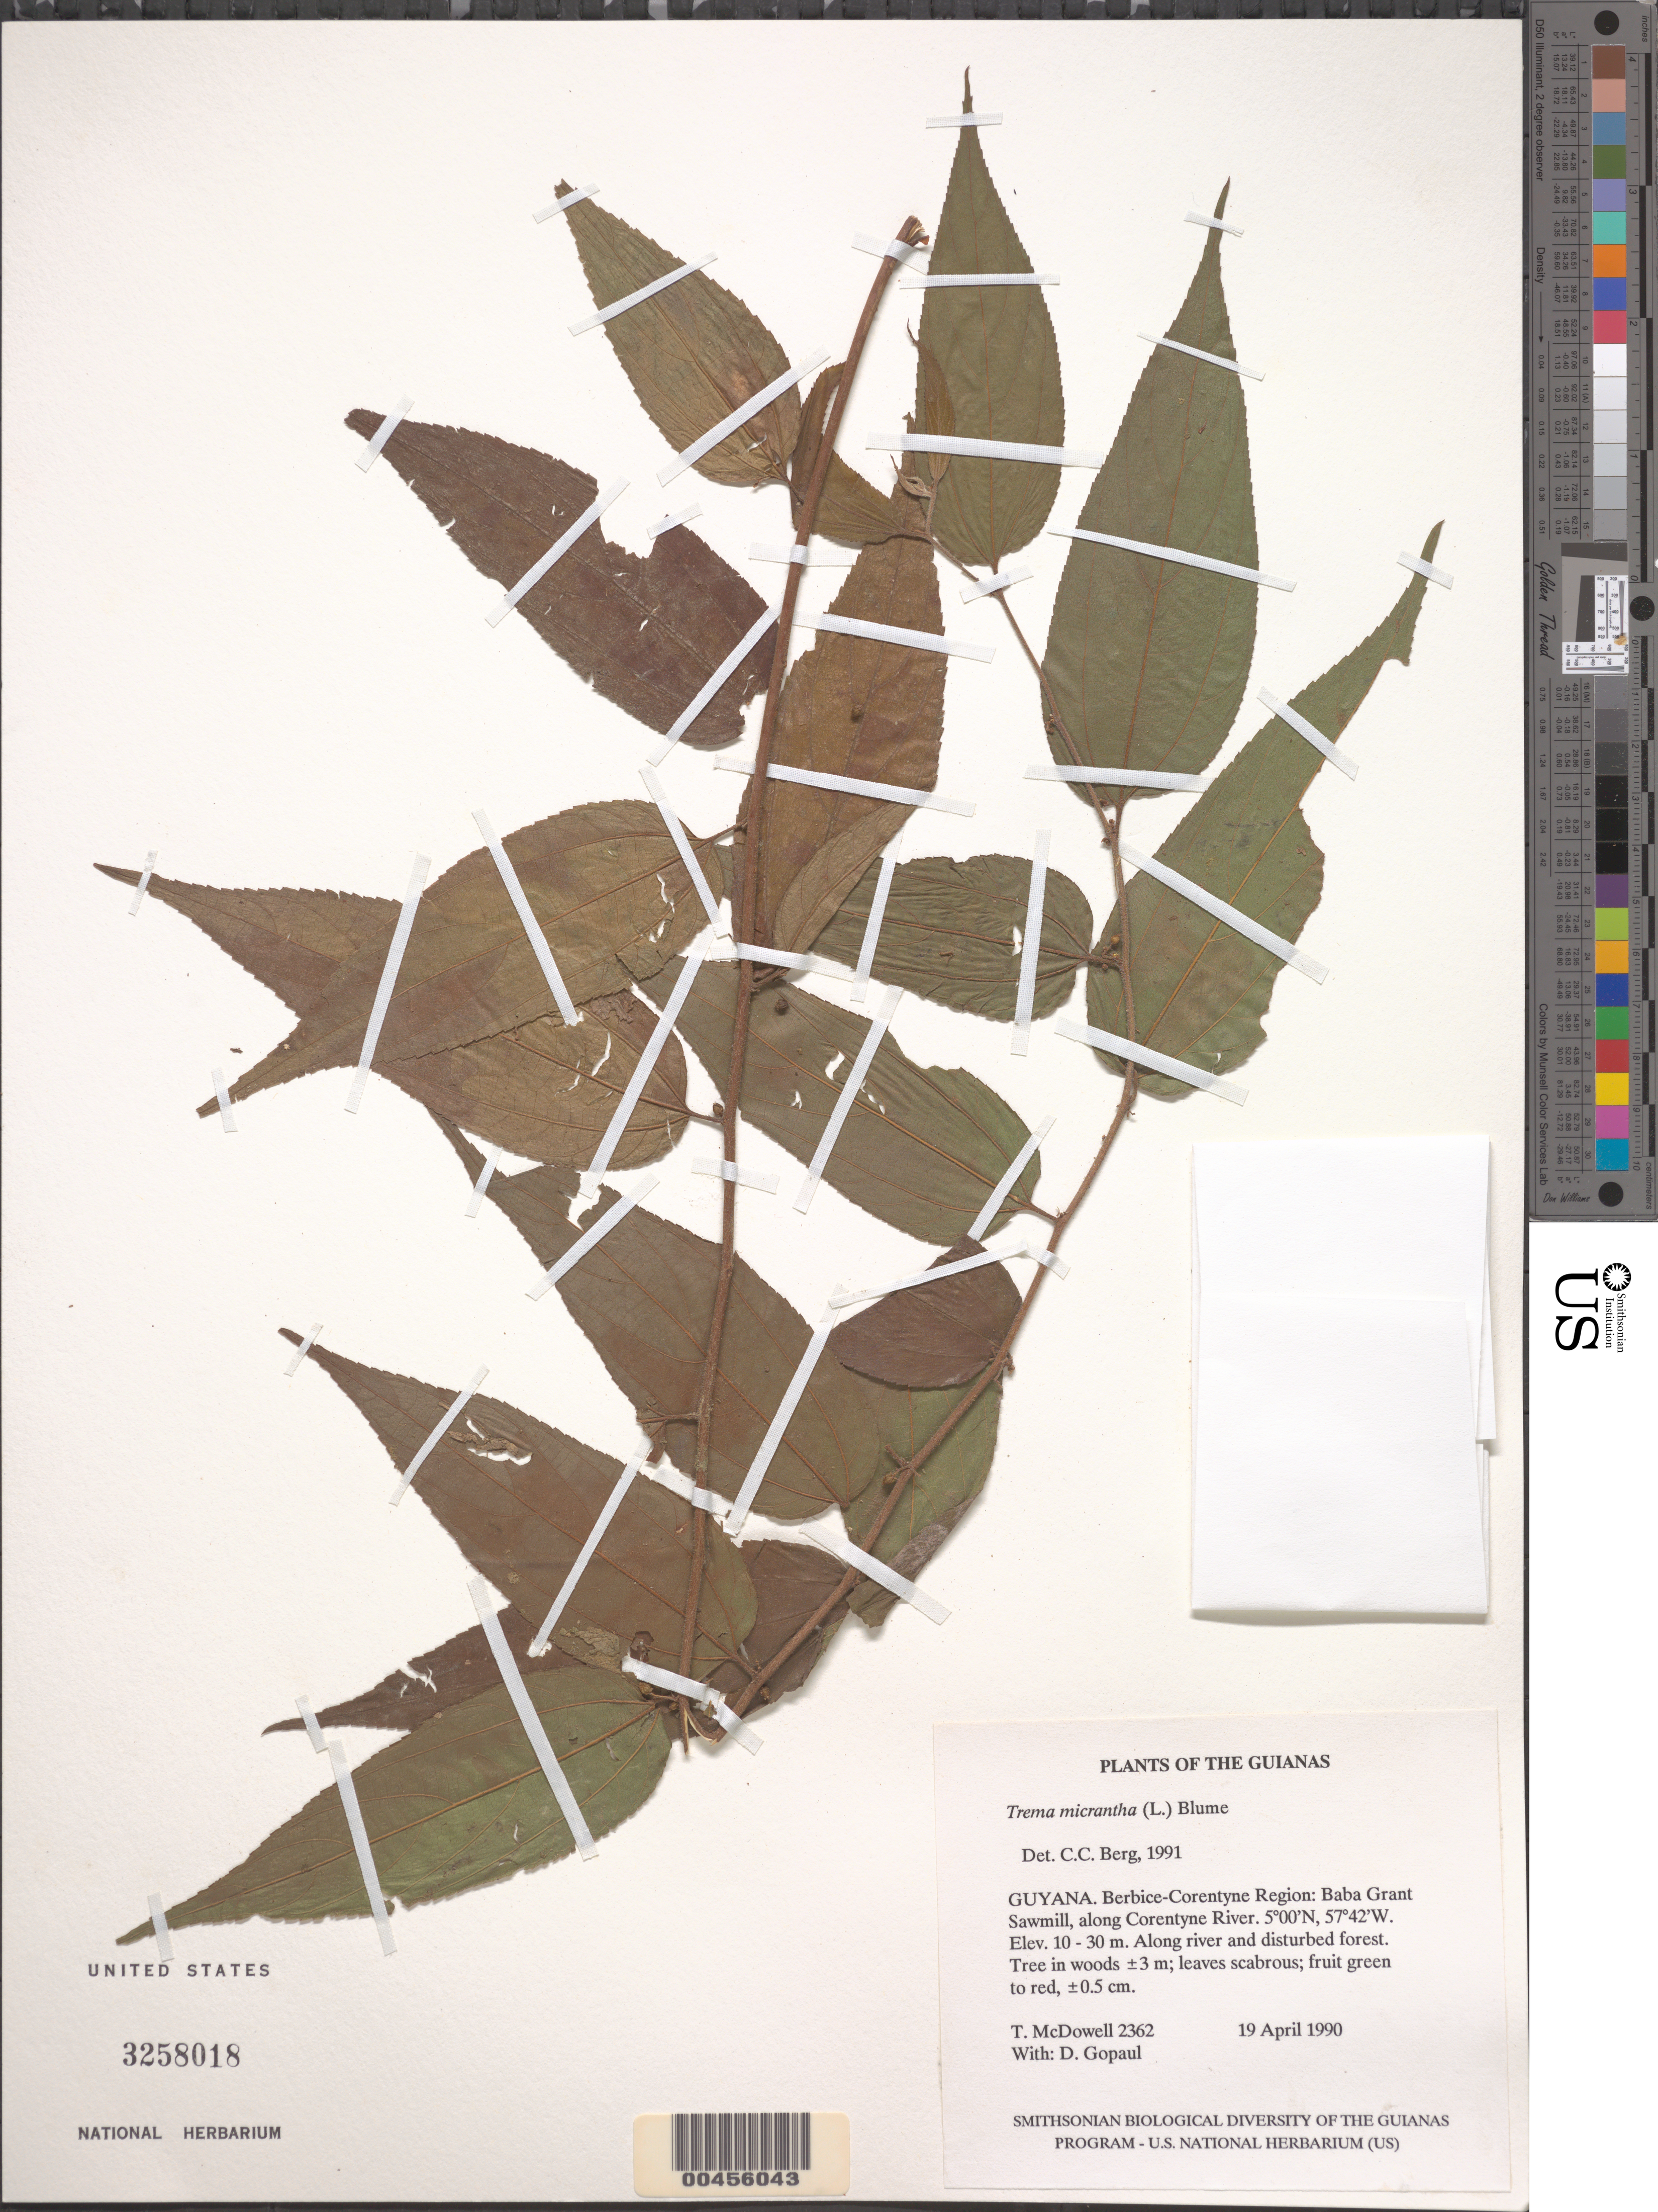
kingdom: Plantae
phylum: Tracheophyta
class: Magnoliopsida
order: Rosales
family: Cannabaceae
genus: Trema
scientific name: Trema micranthum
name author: (L.) Blume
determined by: Berg, C. C.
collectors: T. McDowell & D. Gopaul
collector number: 2362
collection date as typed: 19 April 1990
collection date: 1990-04-19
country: Guyana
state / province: E. Berbice-Corentyne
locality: Baba Grant Sawmill, along Corentyne River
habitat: Along river and disturbed forest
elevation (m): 10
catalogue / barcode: US 3258018